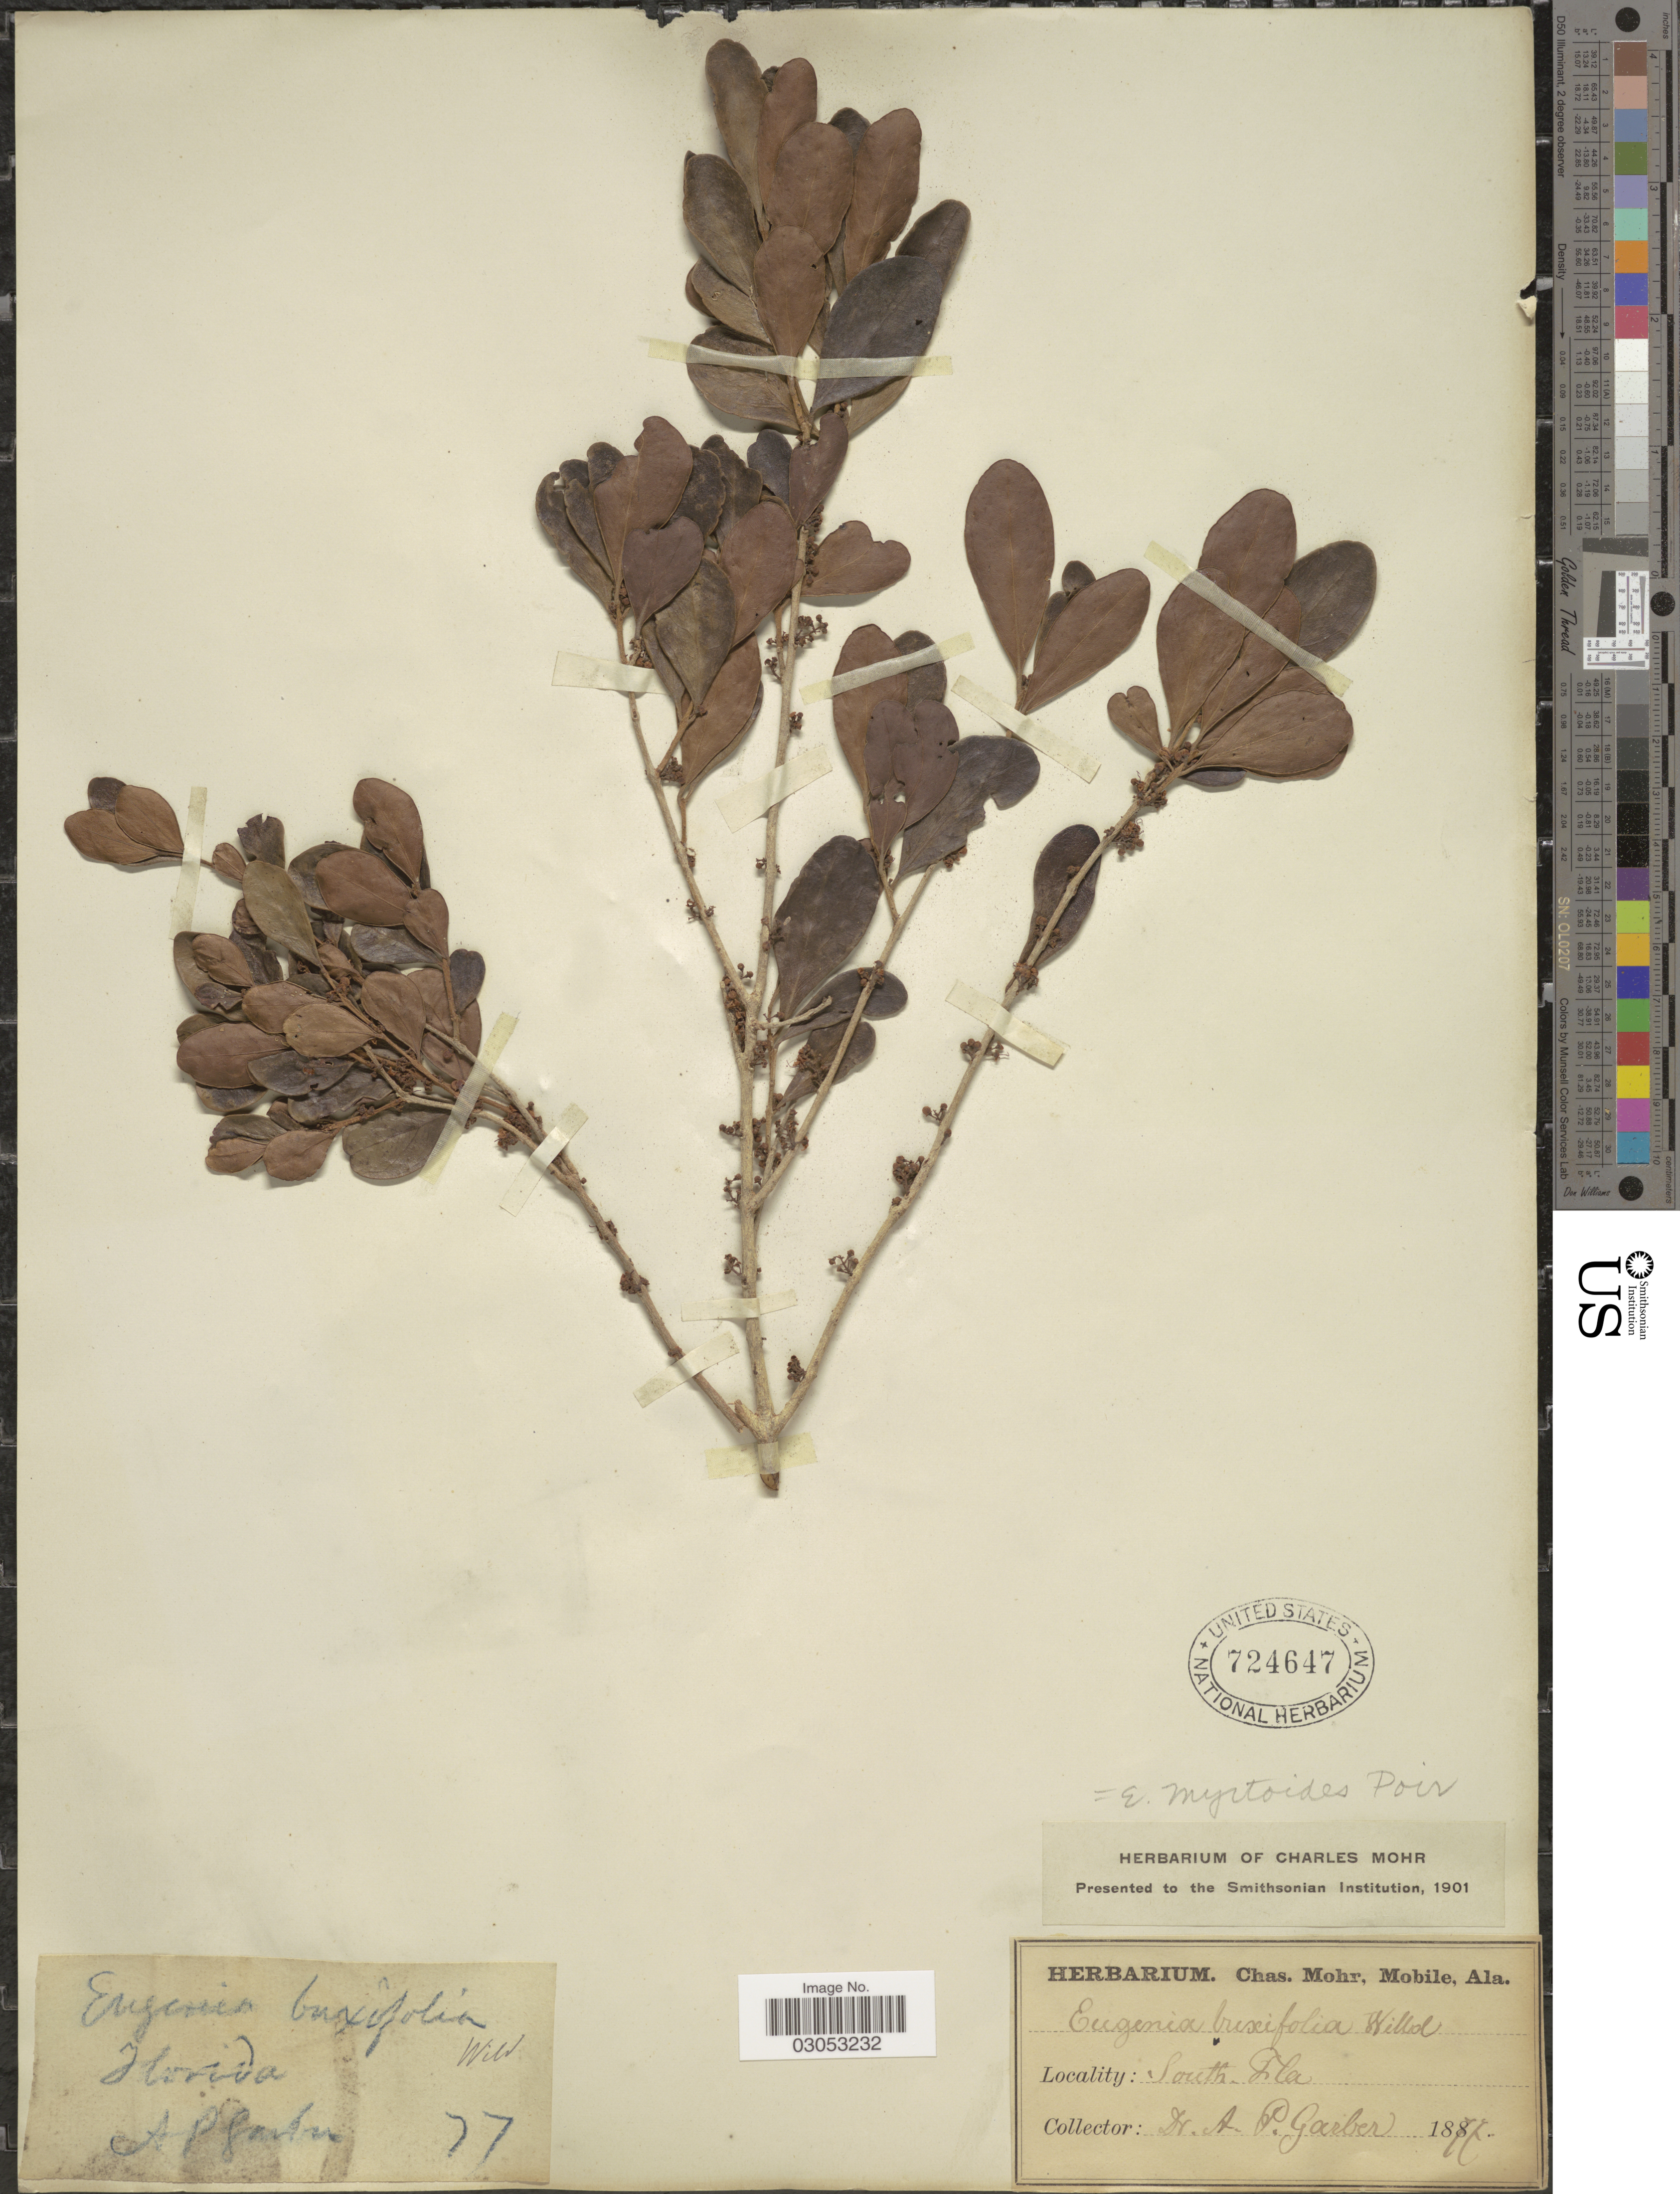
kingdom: Plantae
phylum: Tracheophyta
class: Magnoliopsida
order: Myrtales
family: Myrtaceae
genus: Eugenia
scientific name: Eugenia foetida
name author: Pers.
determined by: Strong, Mark T., (BOT), Smithsonian Institution - National Museum of Natural History (UNITED STATES)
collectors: A. P. Garber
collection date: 1877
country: United States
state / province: Florida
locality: South Fla.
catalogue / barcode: US 724647